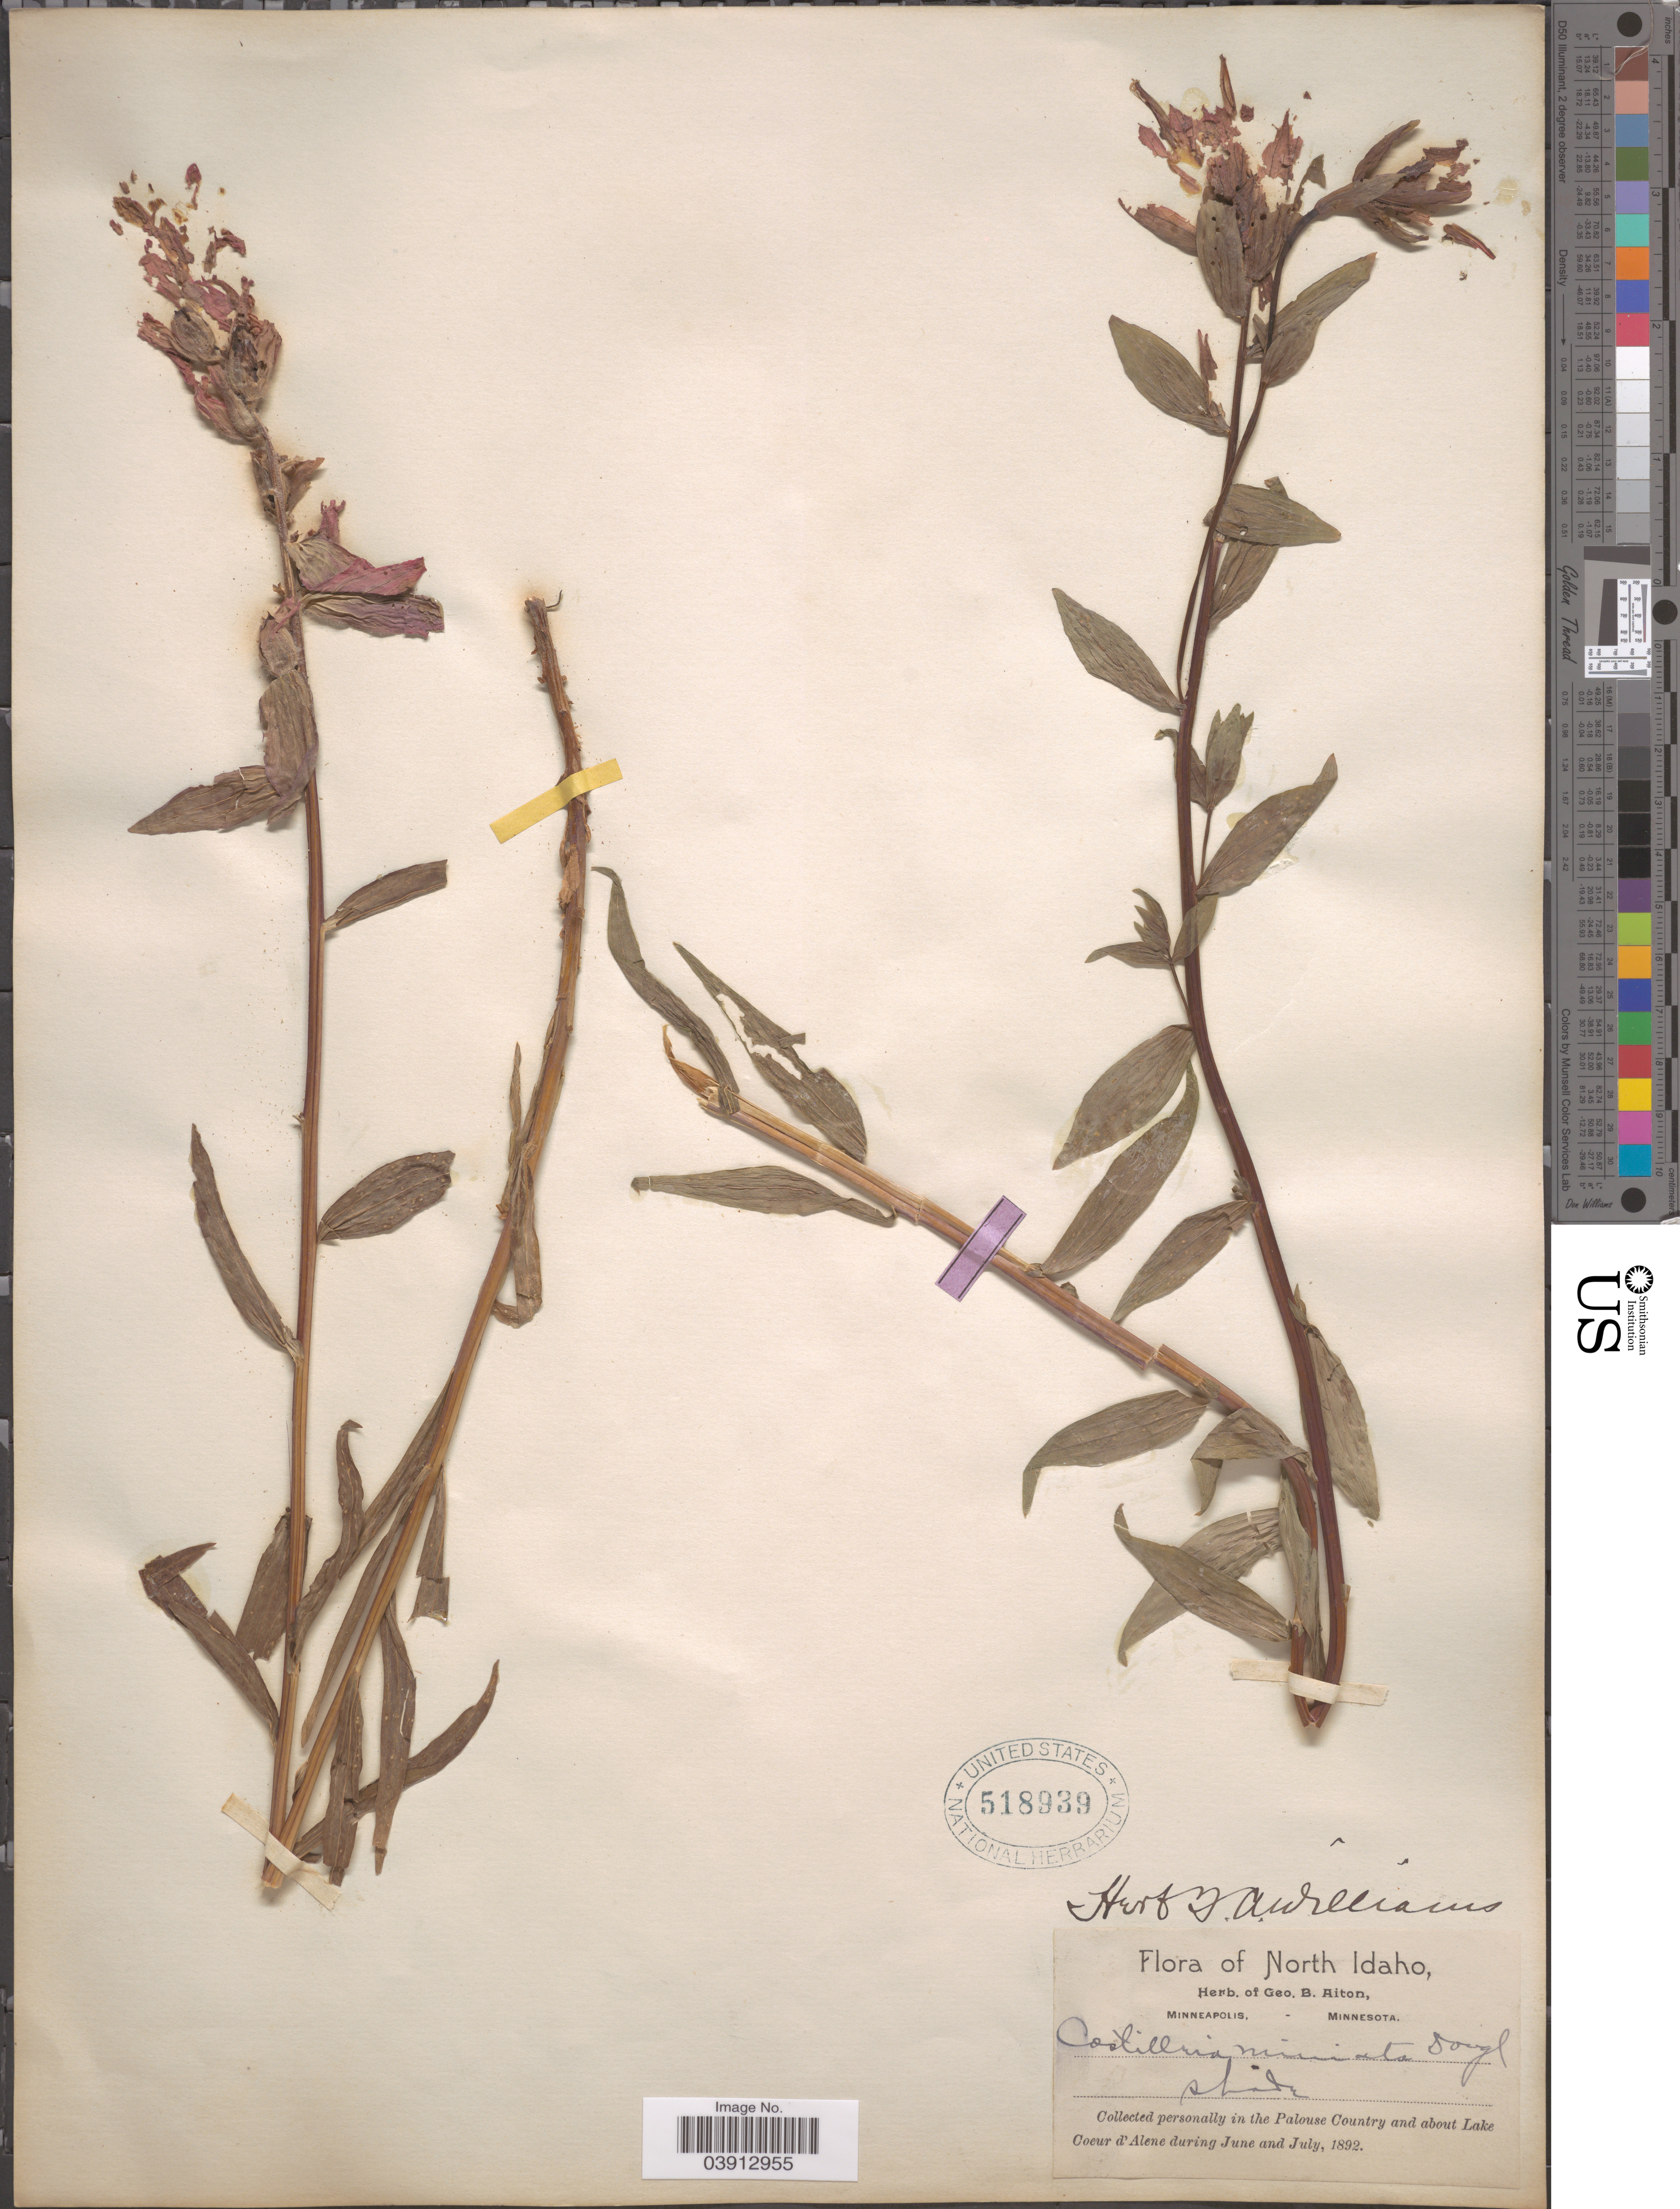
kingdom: Plantae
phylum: Tracheophyta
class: Magnoliopsida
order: Lamiales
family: Orobanchaceae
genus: Castilleja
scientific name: Castilleja miniata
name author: Douglas ex Hook.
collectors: ex herb. Geo. B. Aiton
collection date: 1892-06/1892-07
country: United States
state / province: Idaho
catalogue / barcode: US 518939